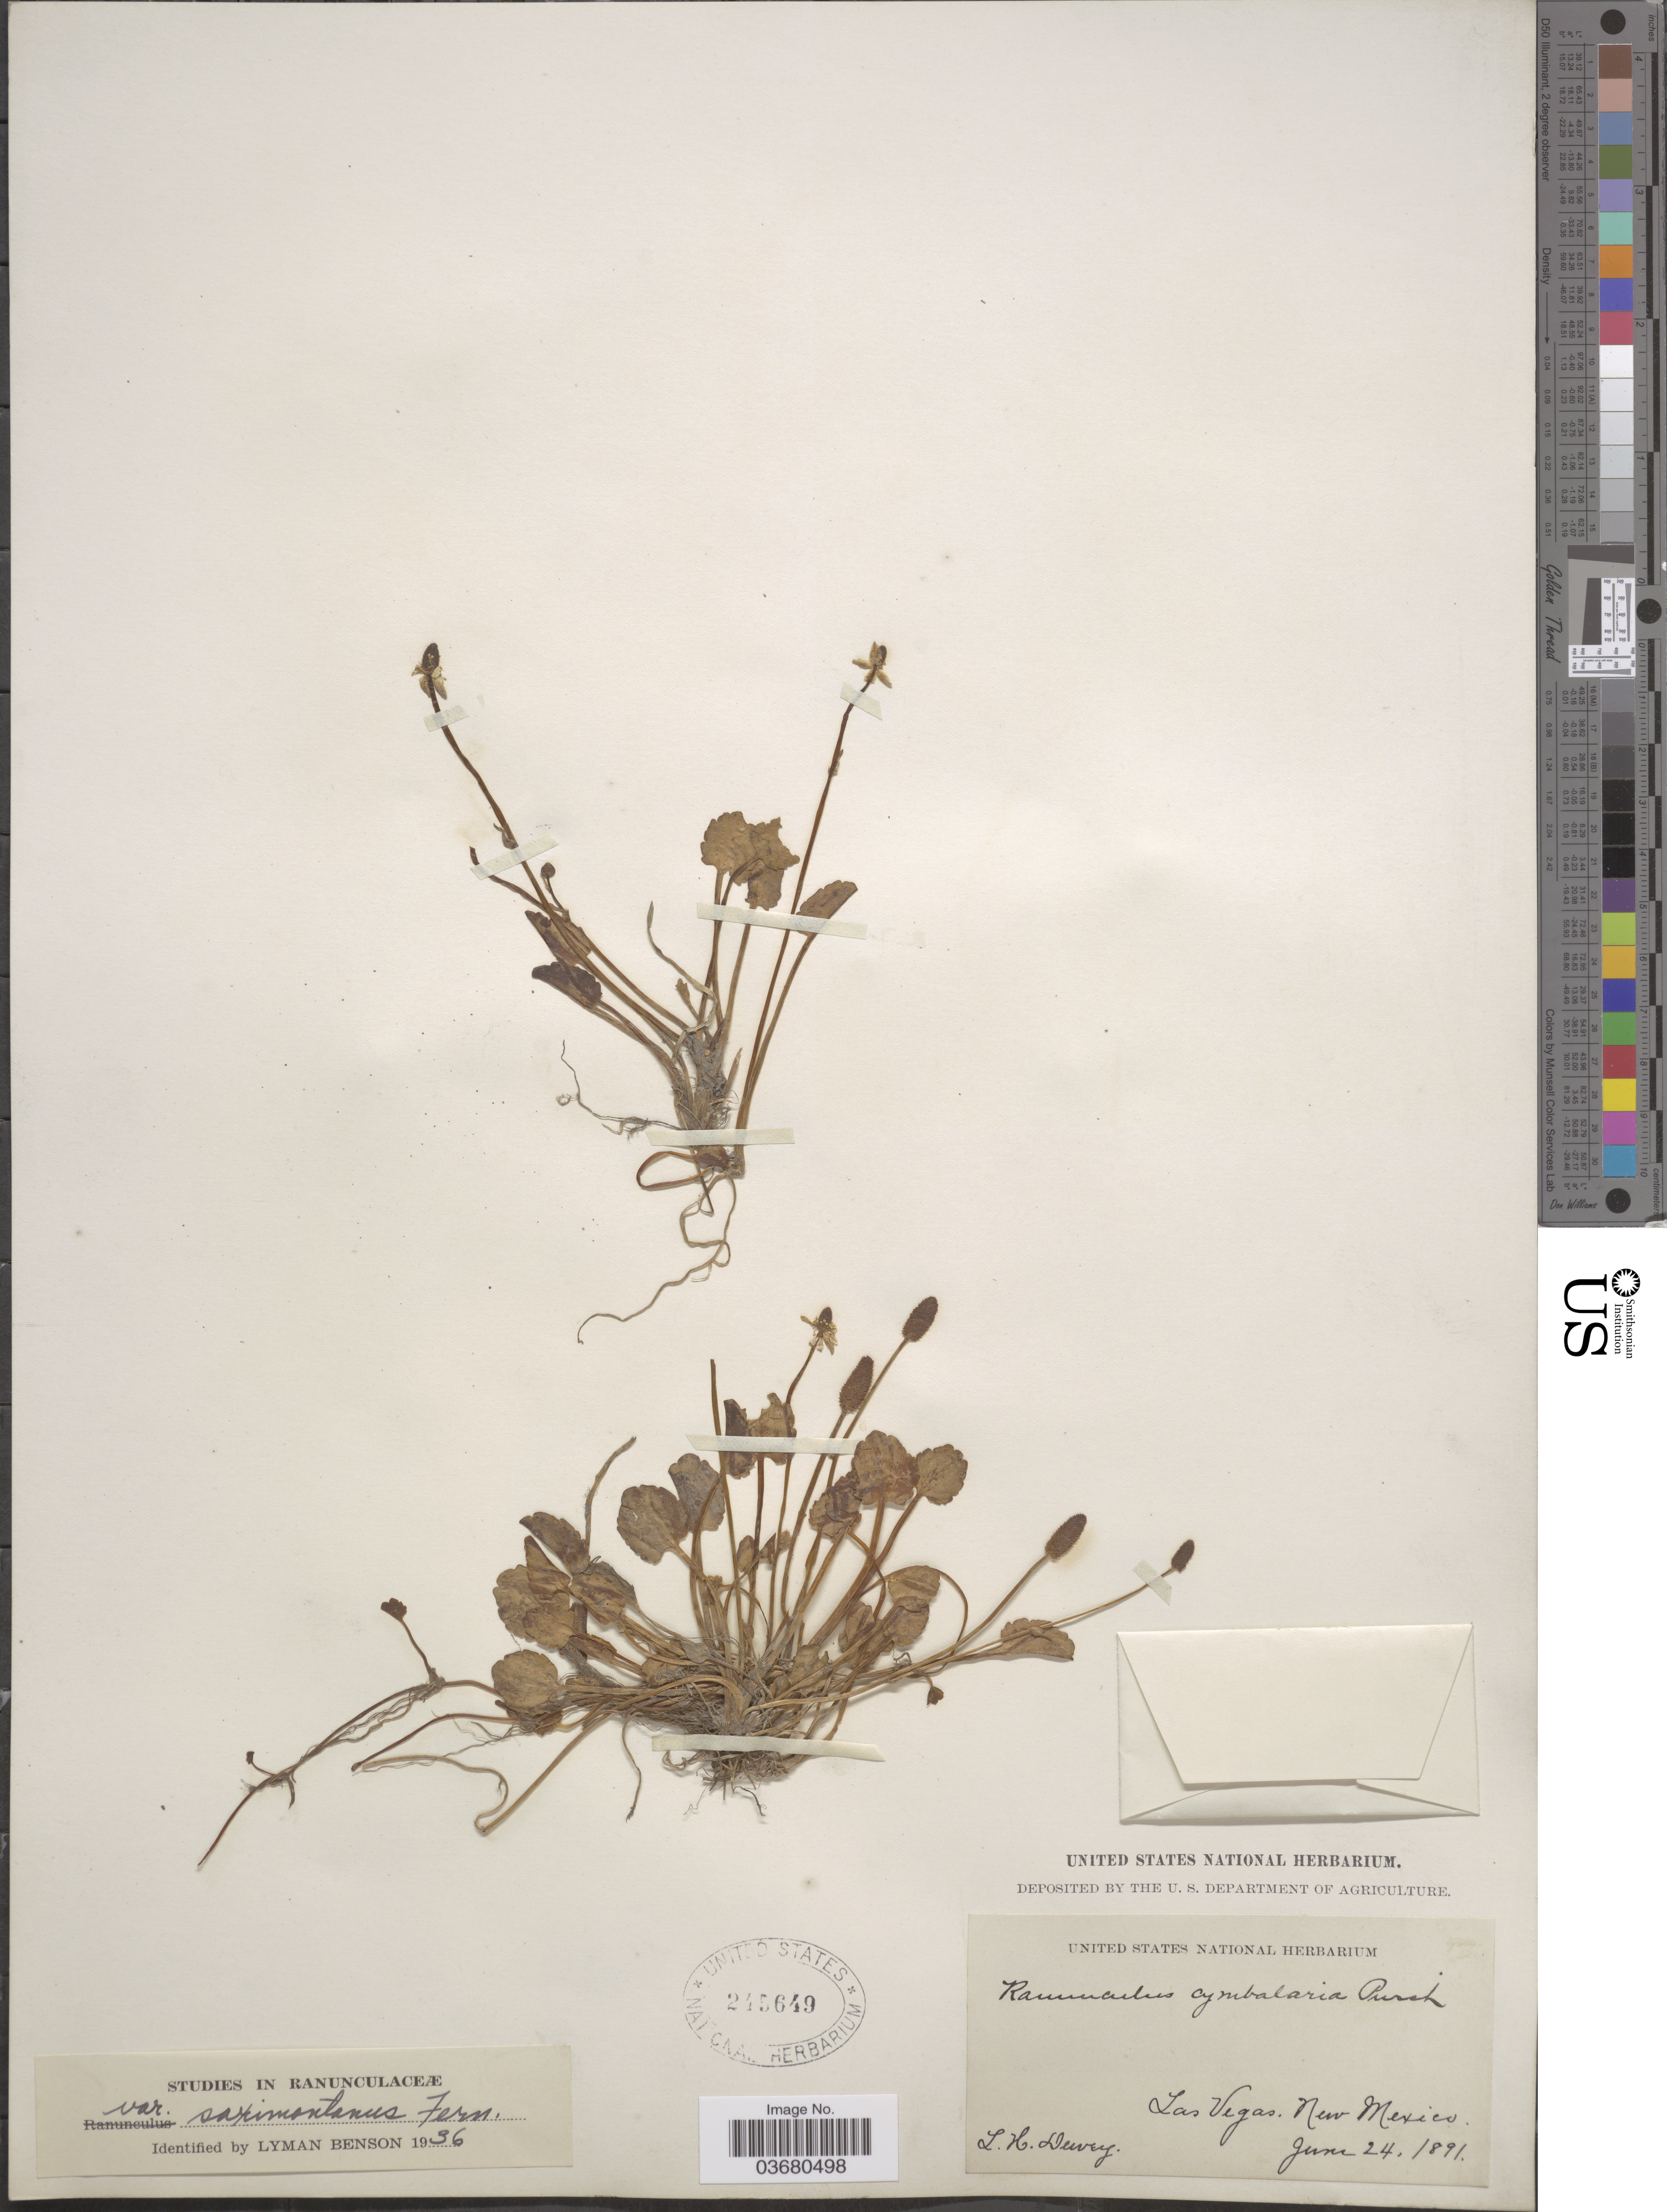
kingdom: Plantae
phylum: Tracheophyta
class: Magnoliopsida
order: Ranunculales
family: Ranunculaceae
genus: Halerpestes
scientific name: Halerpestes cymbalaria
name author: (Pursh) Greene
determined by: Strong, M. T., (US), Smithsonian Institution - National Museum of Natural History (UNITED STATES)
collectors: L. H. Dewey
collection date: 1891-06-24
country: United States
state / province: New Mexico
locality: Las Vegas.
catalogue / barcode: US 245649